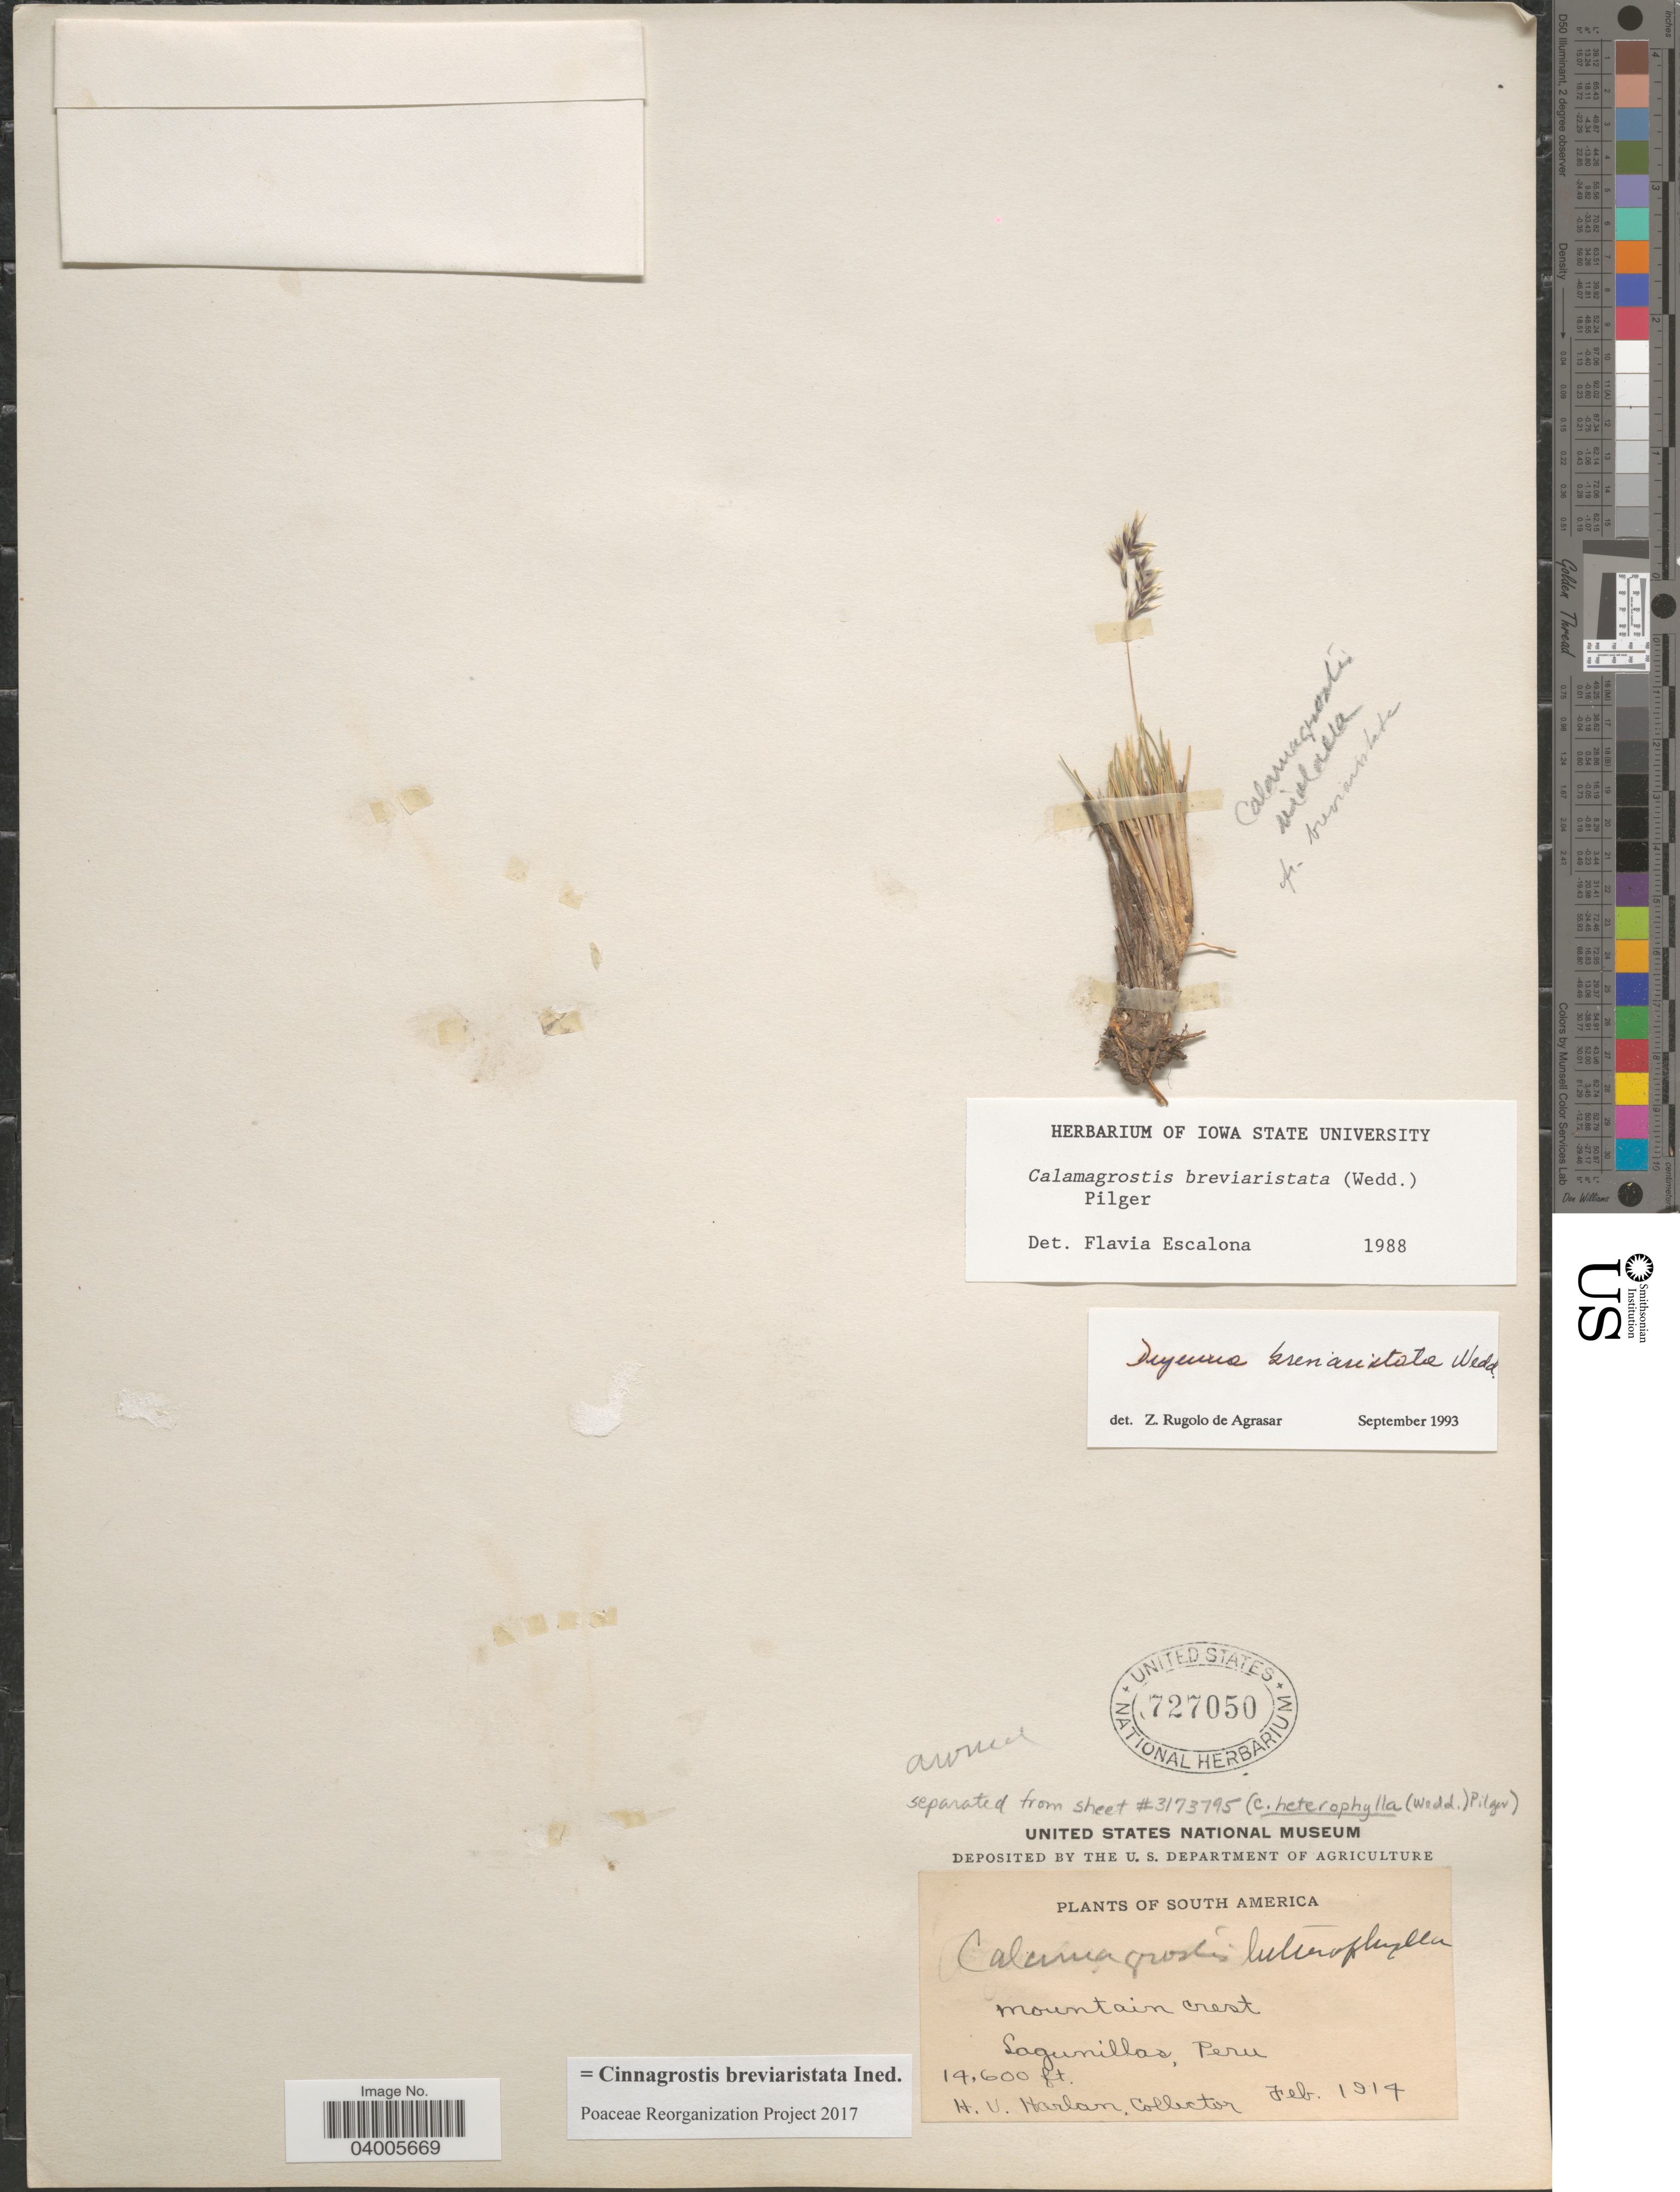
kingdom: Plantae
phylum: Tracheophyta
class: Liliopsida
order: Poales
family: Poaceae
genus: Cinnagrostis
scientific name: Cinnagrostis breviaristata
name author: (Wedd.) P.M. Peterson et al.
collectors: H. Harlan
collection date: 1914-02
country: Peru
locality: Mountain crest. Lagunillas.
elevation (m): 4450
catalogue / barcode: US 727050